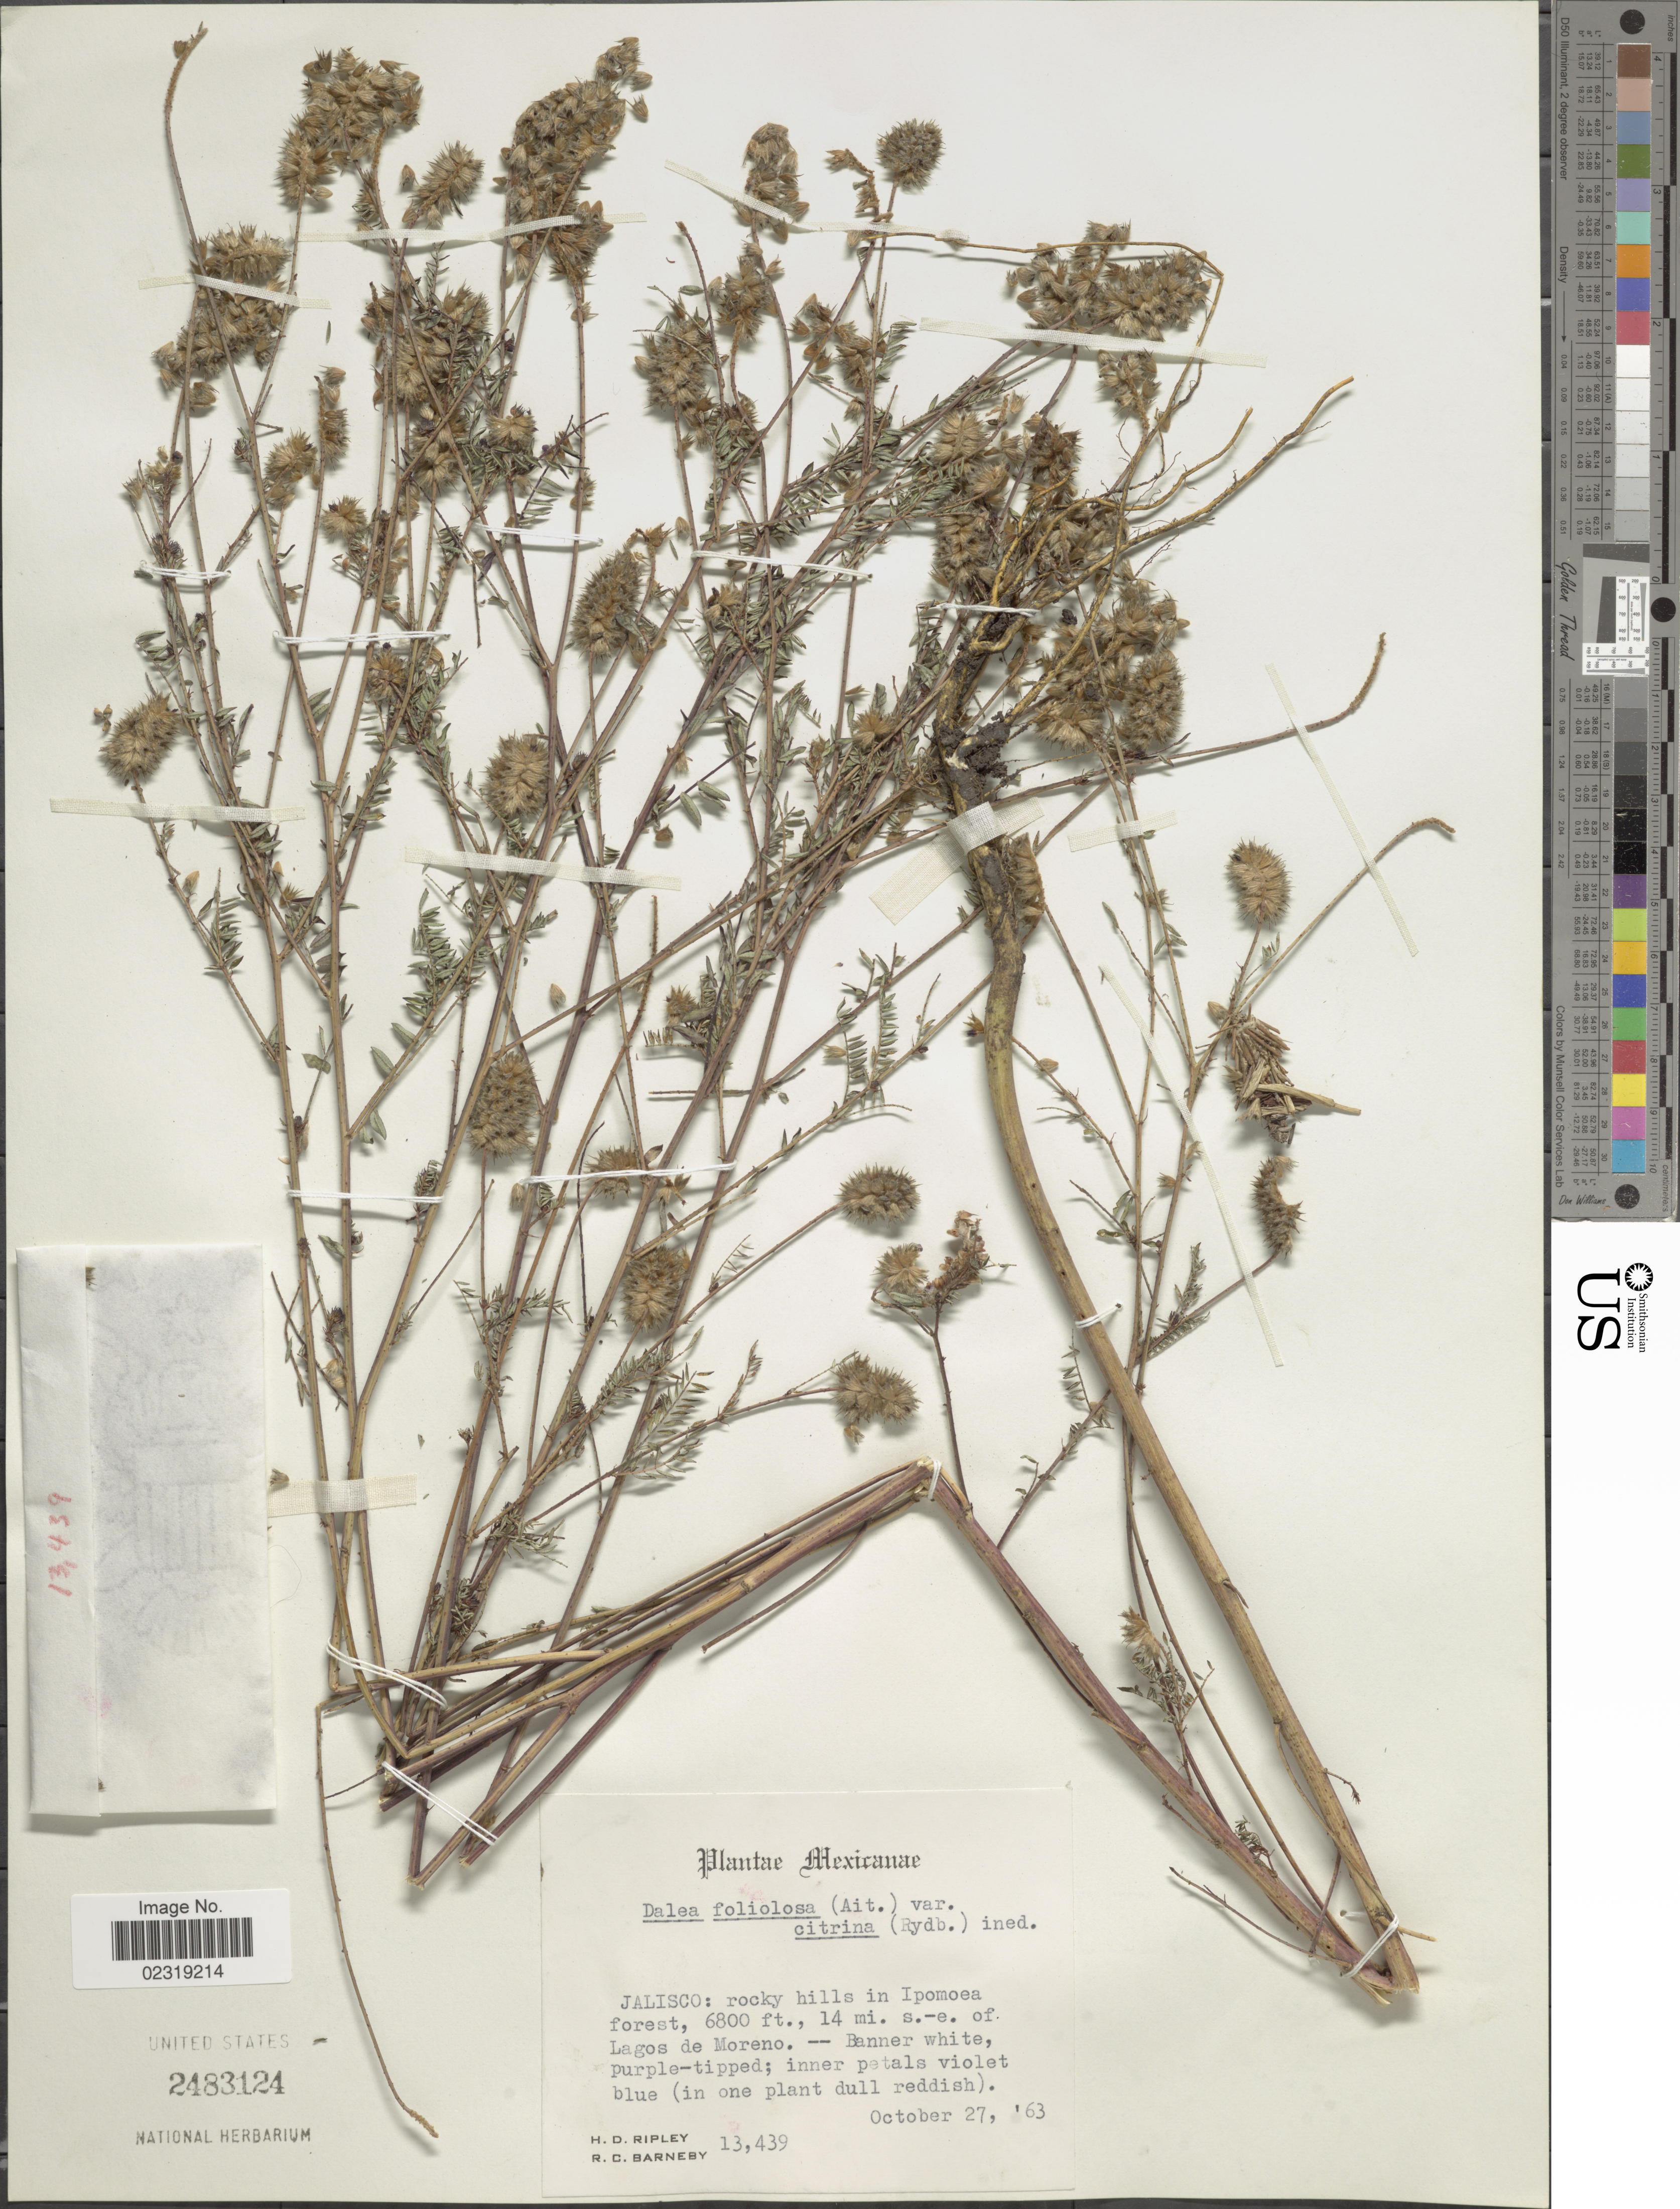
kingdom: Plantae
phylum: Tracheophyta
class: Magnoliopsida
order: Fabales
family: Fabaceae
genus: Dalea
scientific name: Dalea foliolosa var. citrina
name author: (Aiton) Barneby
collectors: H. Ripley & R. C. Barneby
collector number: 13439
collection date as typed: Transcribed d/m/y: 27/10/63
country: Mexico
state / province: Jalisco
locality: Rocky hills in Ipomoea forest, 14 mi. s.-e. of Lagos de Moreno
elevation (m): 2073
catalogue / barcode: US 2483124